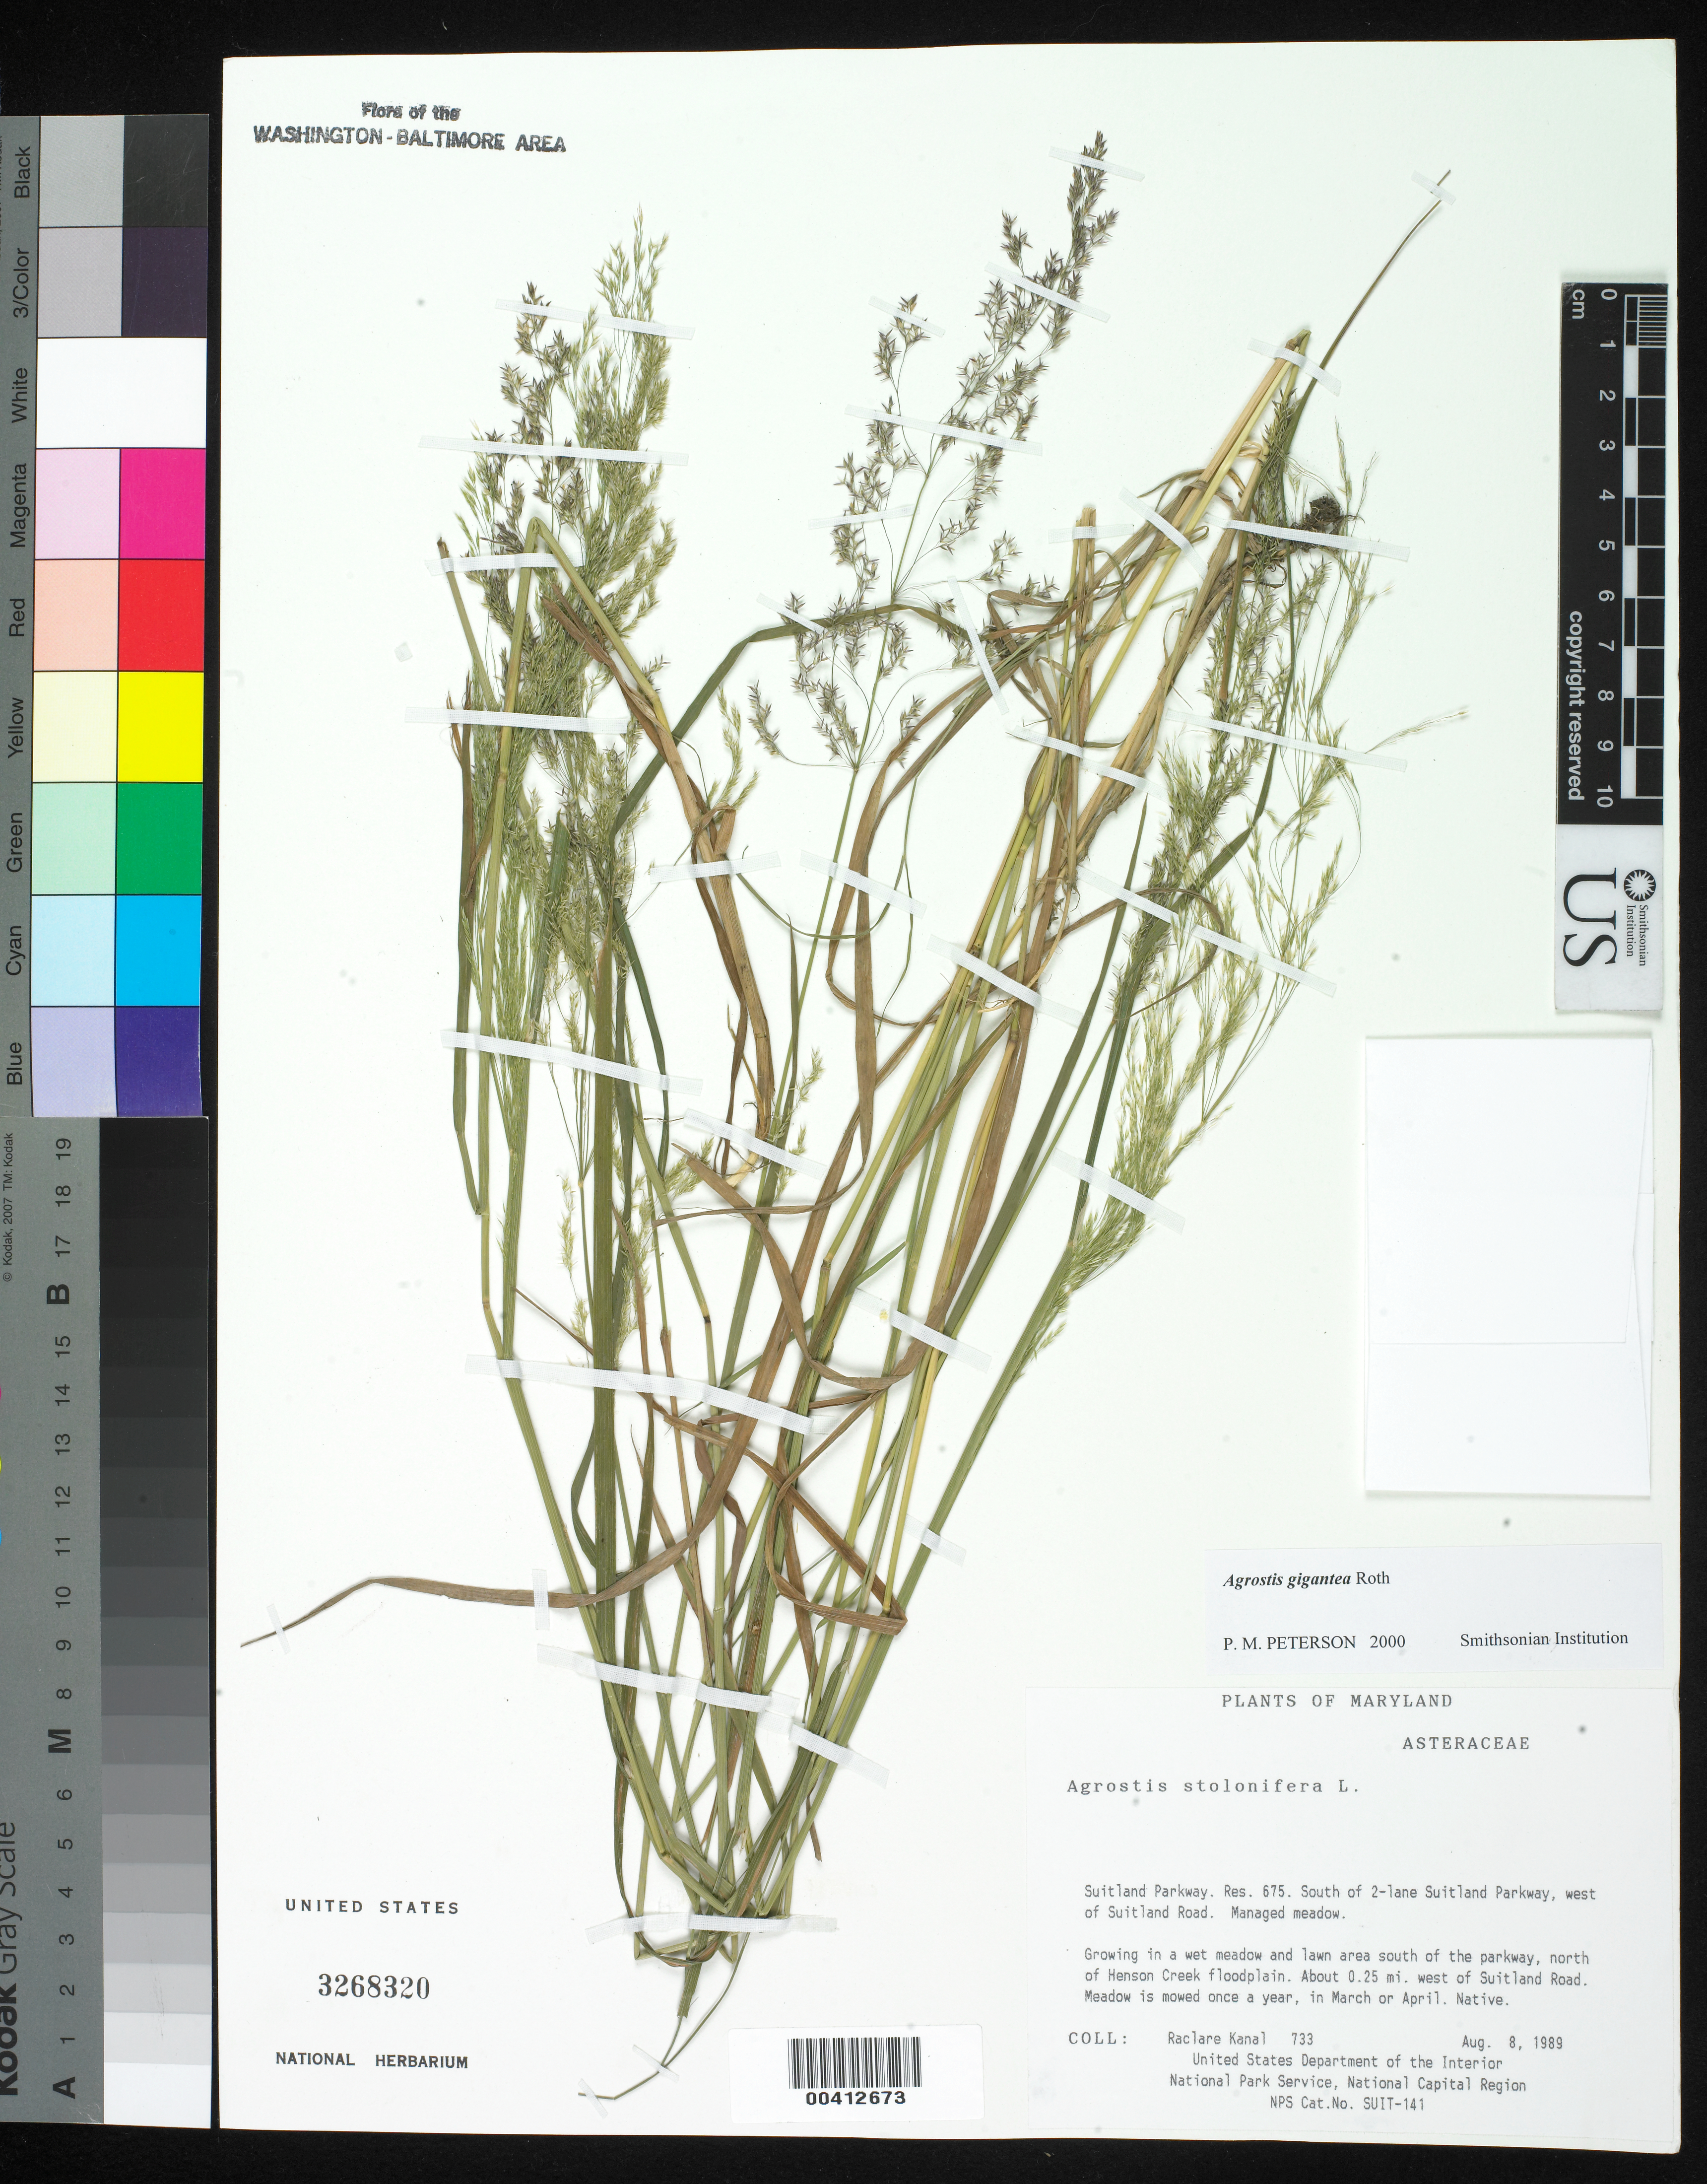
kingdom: Plantae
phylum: Tracheophyta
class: Liliopsida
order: Poales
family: Poaceae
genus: Agrostis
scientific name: Agrostis gigantea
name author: Roth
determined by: Soreng, Robert J., Research Associate (BOT), Smithsonian Institution - National Museum of Natural History (UNITED STATES)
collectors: R. Kanal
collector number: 733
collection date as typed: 08 Aug 1989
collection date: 1989-08-08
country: United States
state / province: Maryland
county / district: Prince George's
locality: Suitland Parkway, Res 675, S of Suitland Parkway, W of Suitland Rd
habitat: Managed meadow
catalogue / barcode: US 3268320